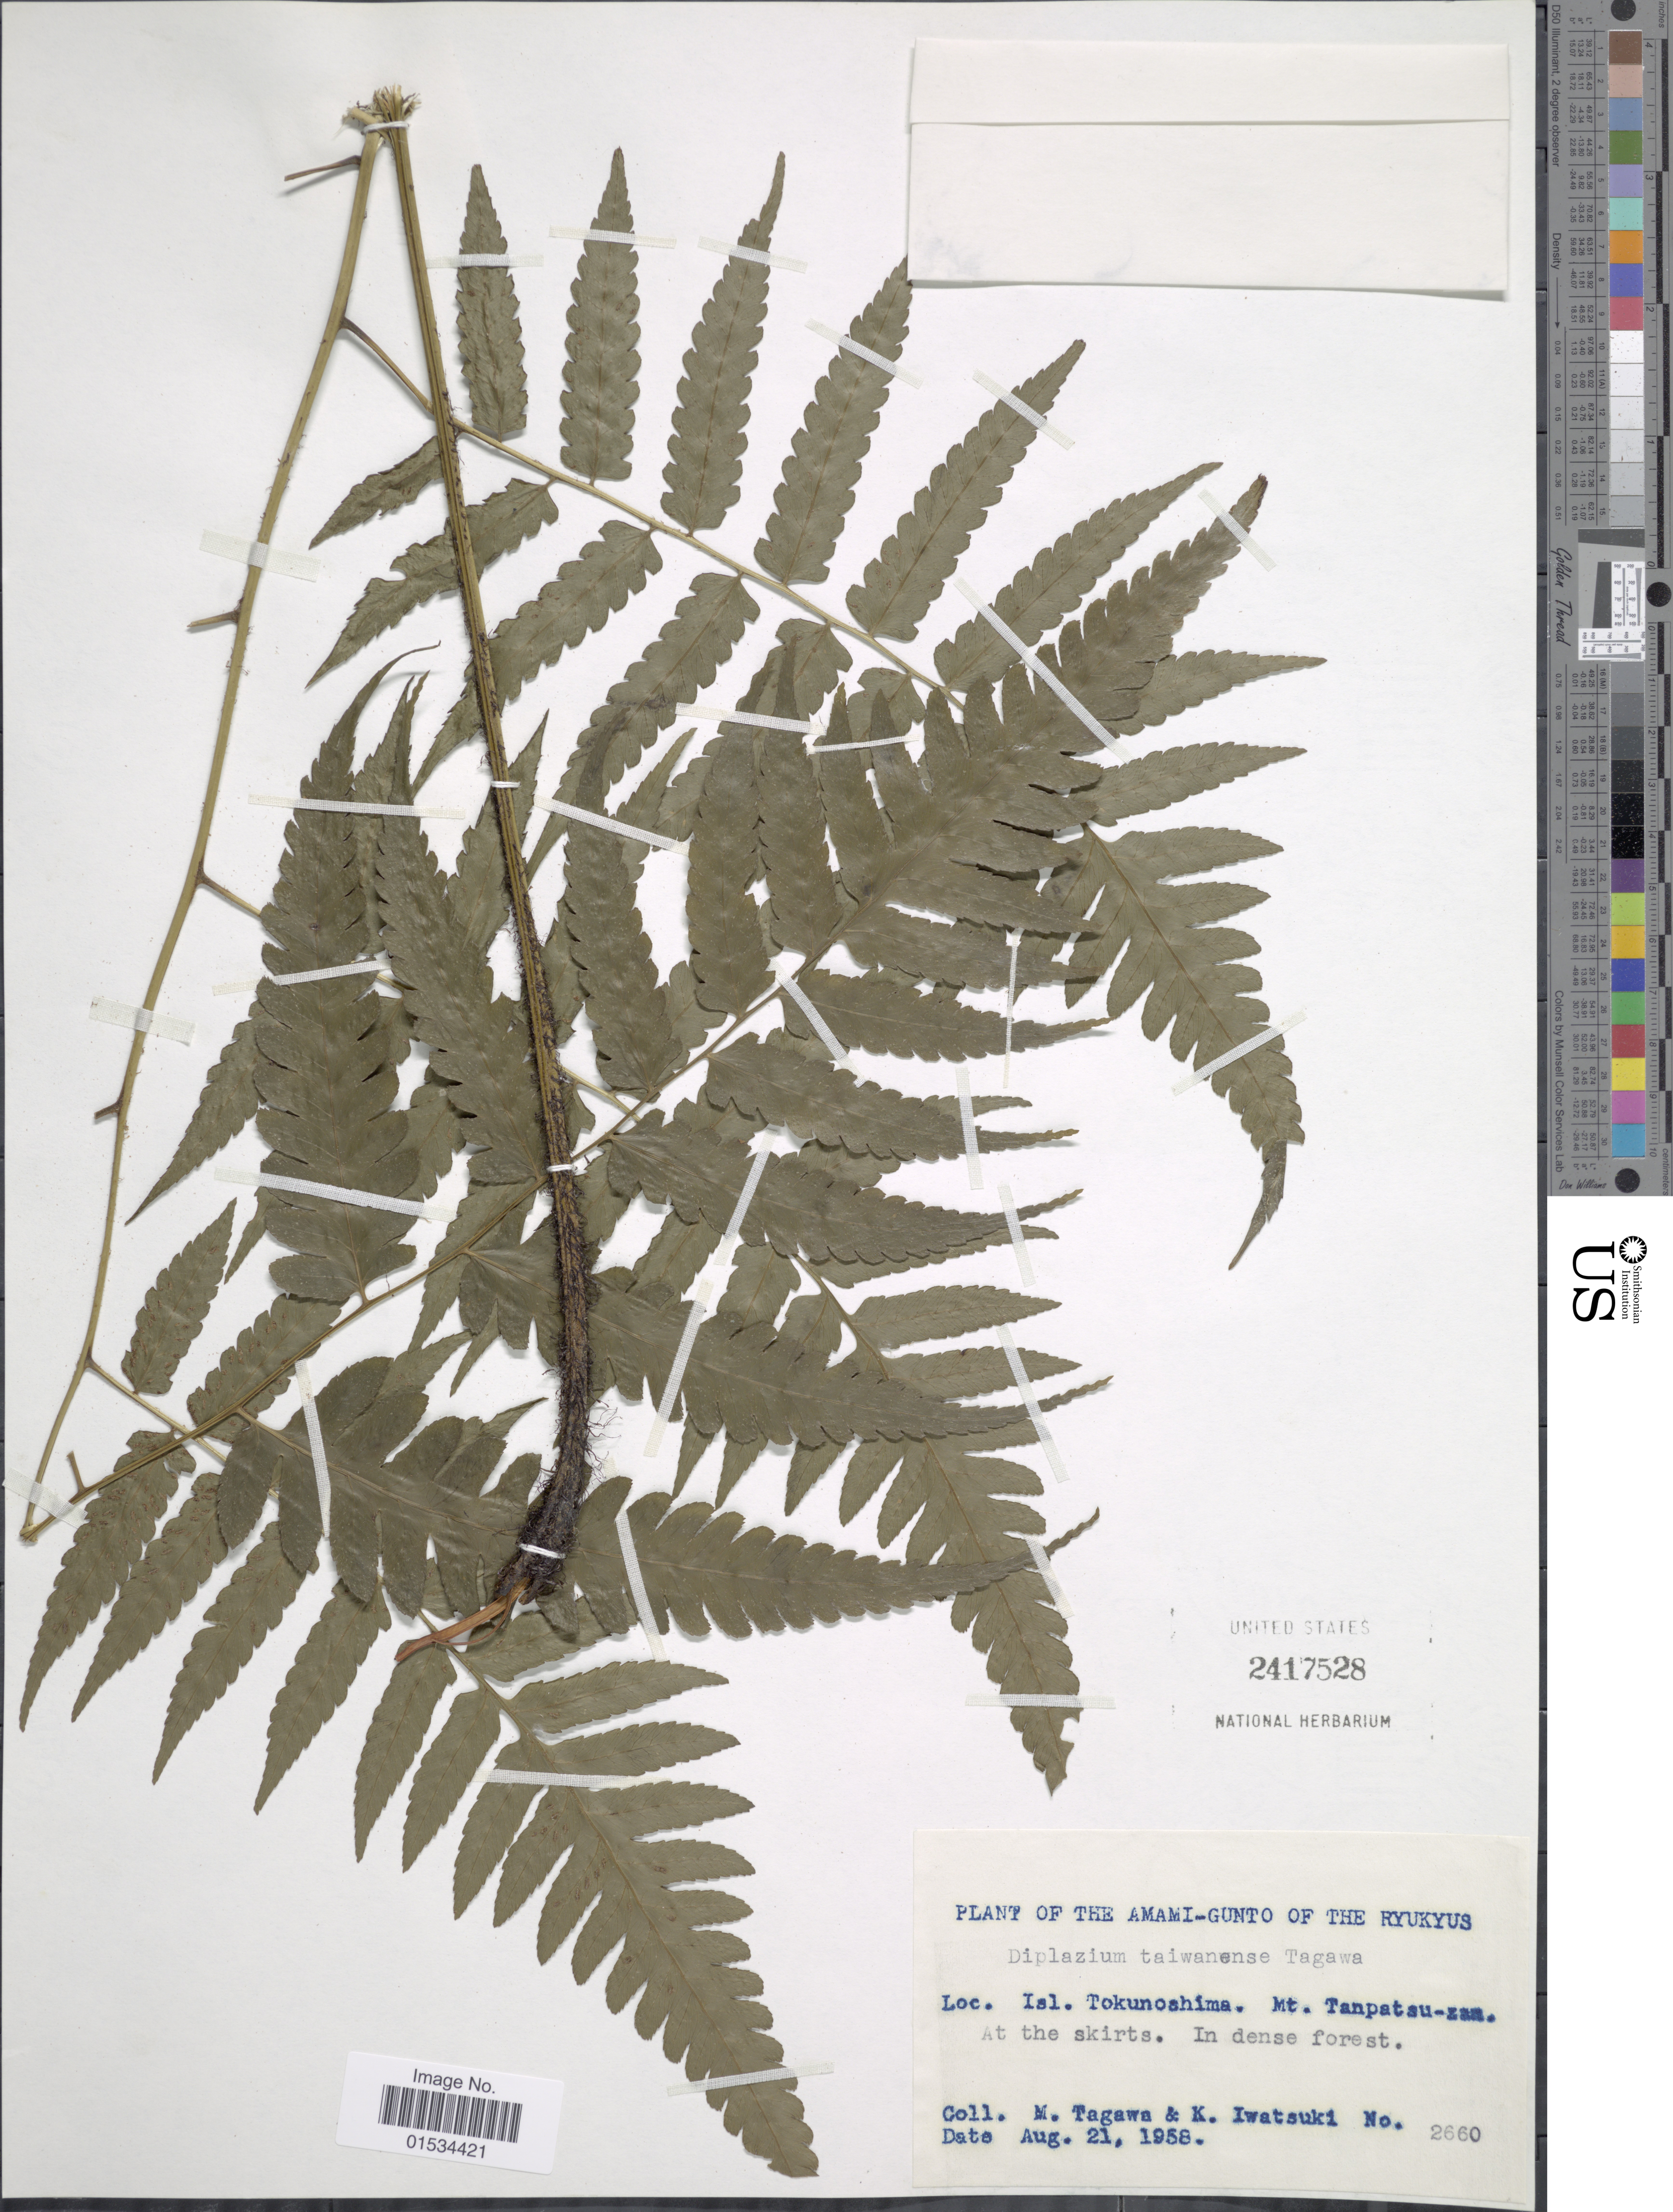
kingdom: Plantae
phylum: Tracheophyta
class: Polypodiopsida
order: Polypodiales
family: Athyriaceae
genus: Diplazium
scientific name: Diplazium taiwanense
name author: Tagawa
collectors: M. Tagawa & K. Iwatsuki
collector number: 2660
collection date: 1958-08-21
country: Japan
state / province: Okinawa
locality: The Amami-Gunto of the Ryukyus, Isl. Tokunoshima, Mt. Tanpatsu-zan, at the skirt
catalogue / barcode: US 2417528